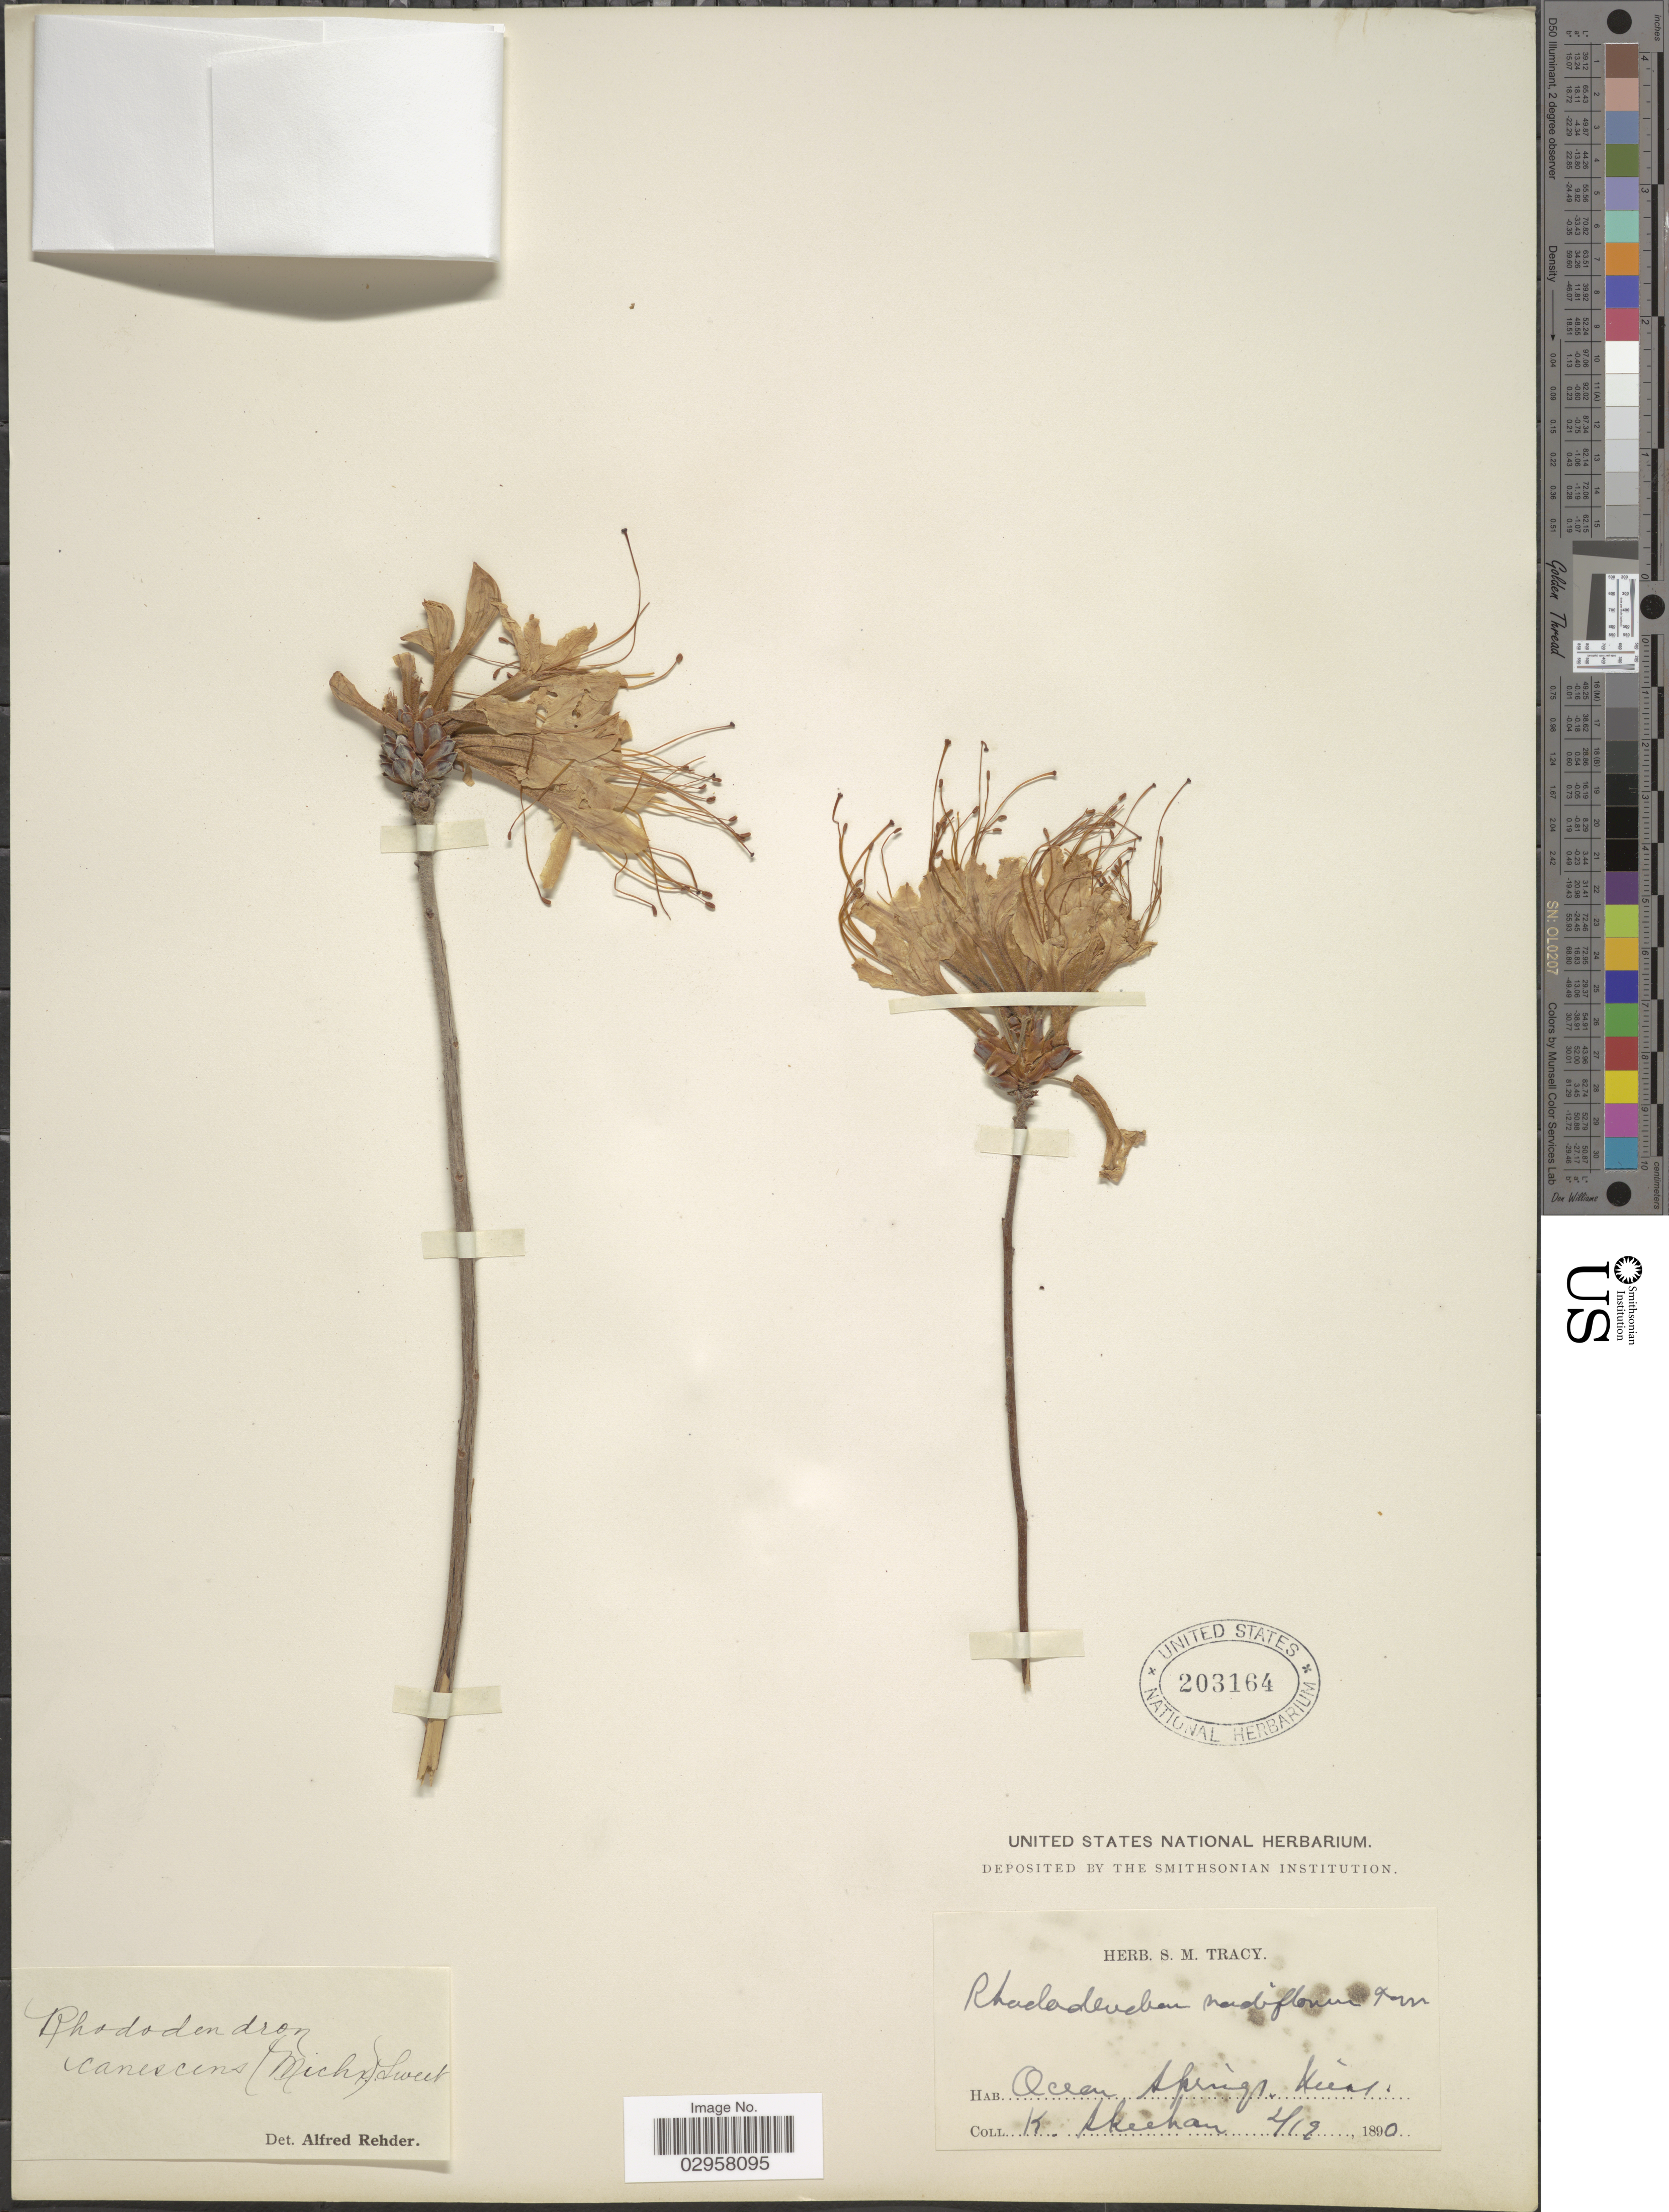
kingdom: Plantae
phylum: Tracheophyta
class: Magnoliopsida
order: Ericales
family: Ericaceae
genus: Rhododendron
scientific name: Rhododendron canescens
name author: (Michx.) Sweet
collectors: K. Skeehan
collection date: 1890-02-19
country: United States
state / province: Mississippi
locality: Ocean Springs.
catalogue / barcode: US 203164